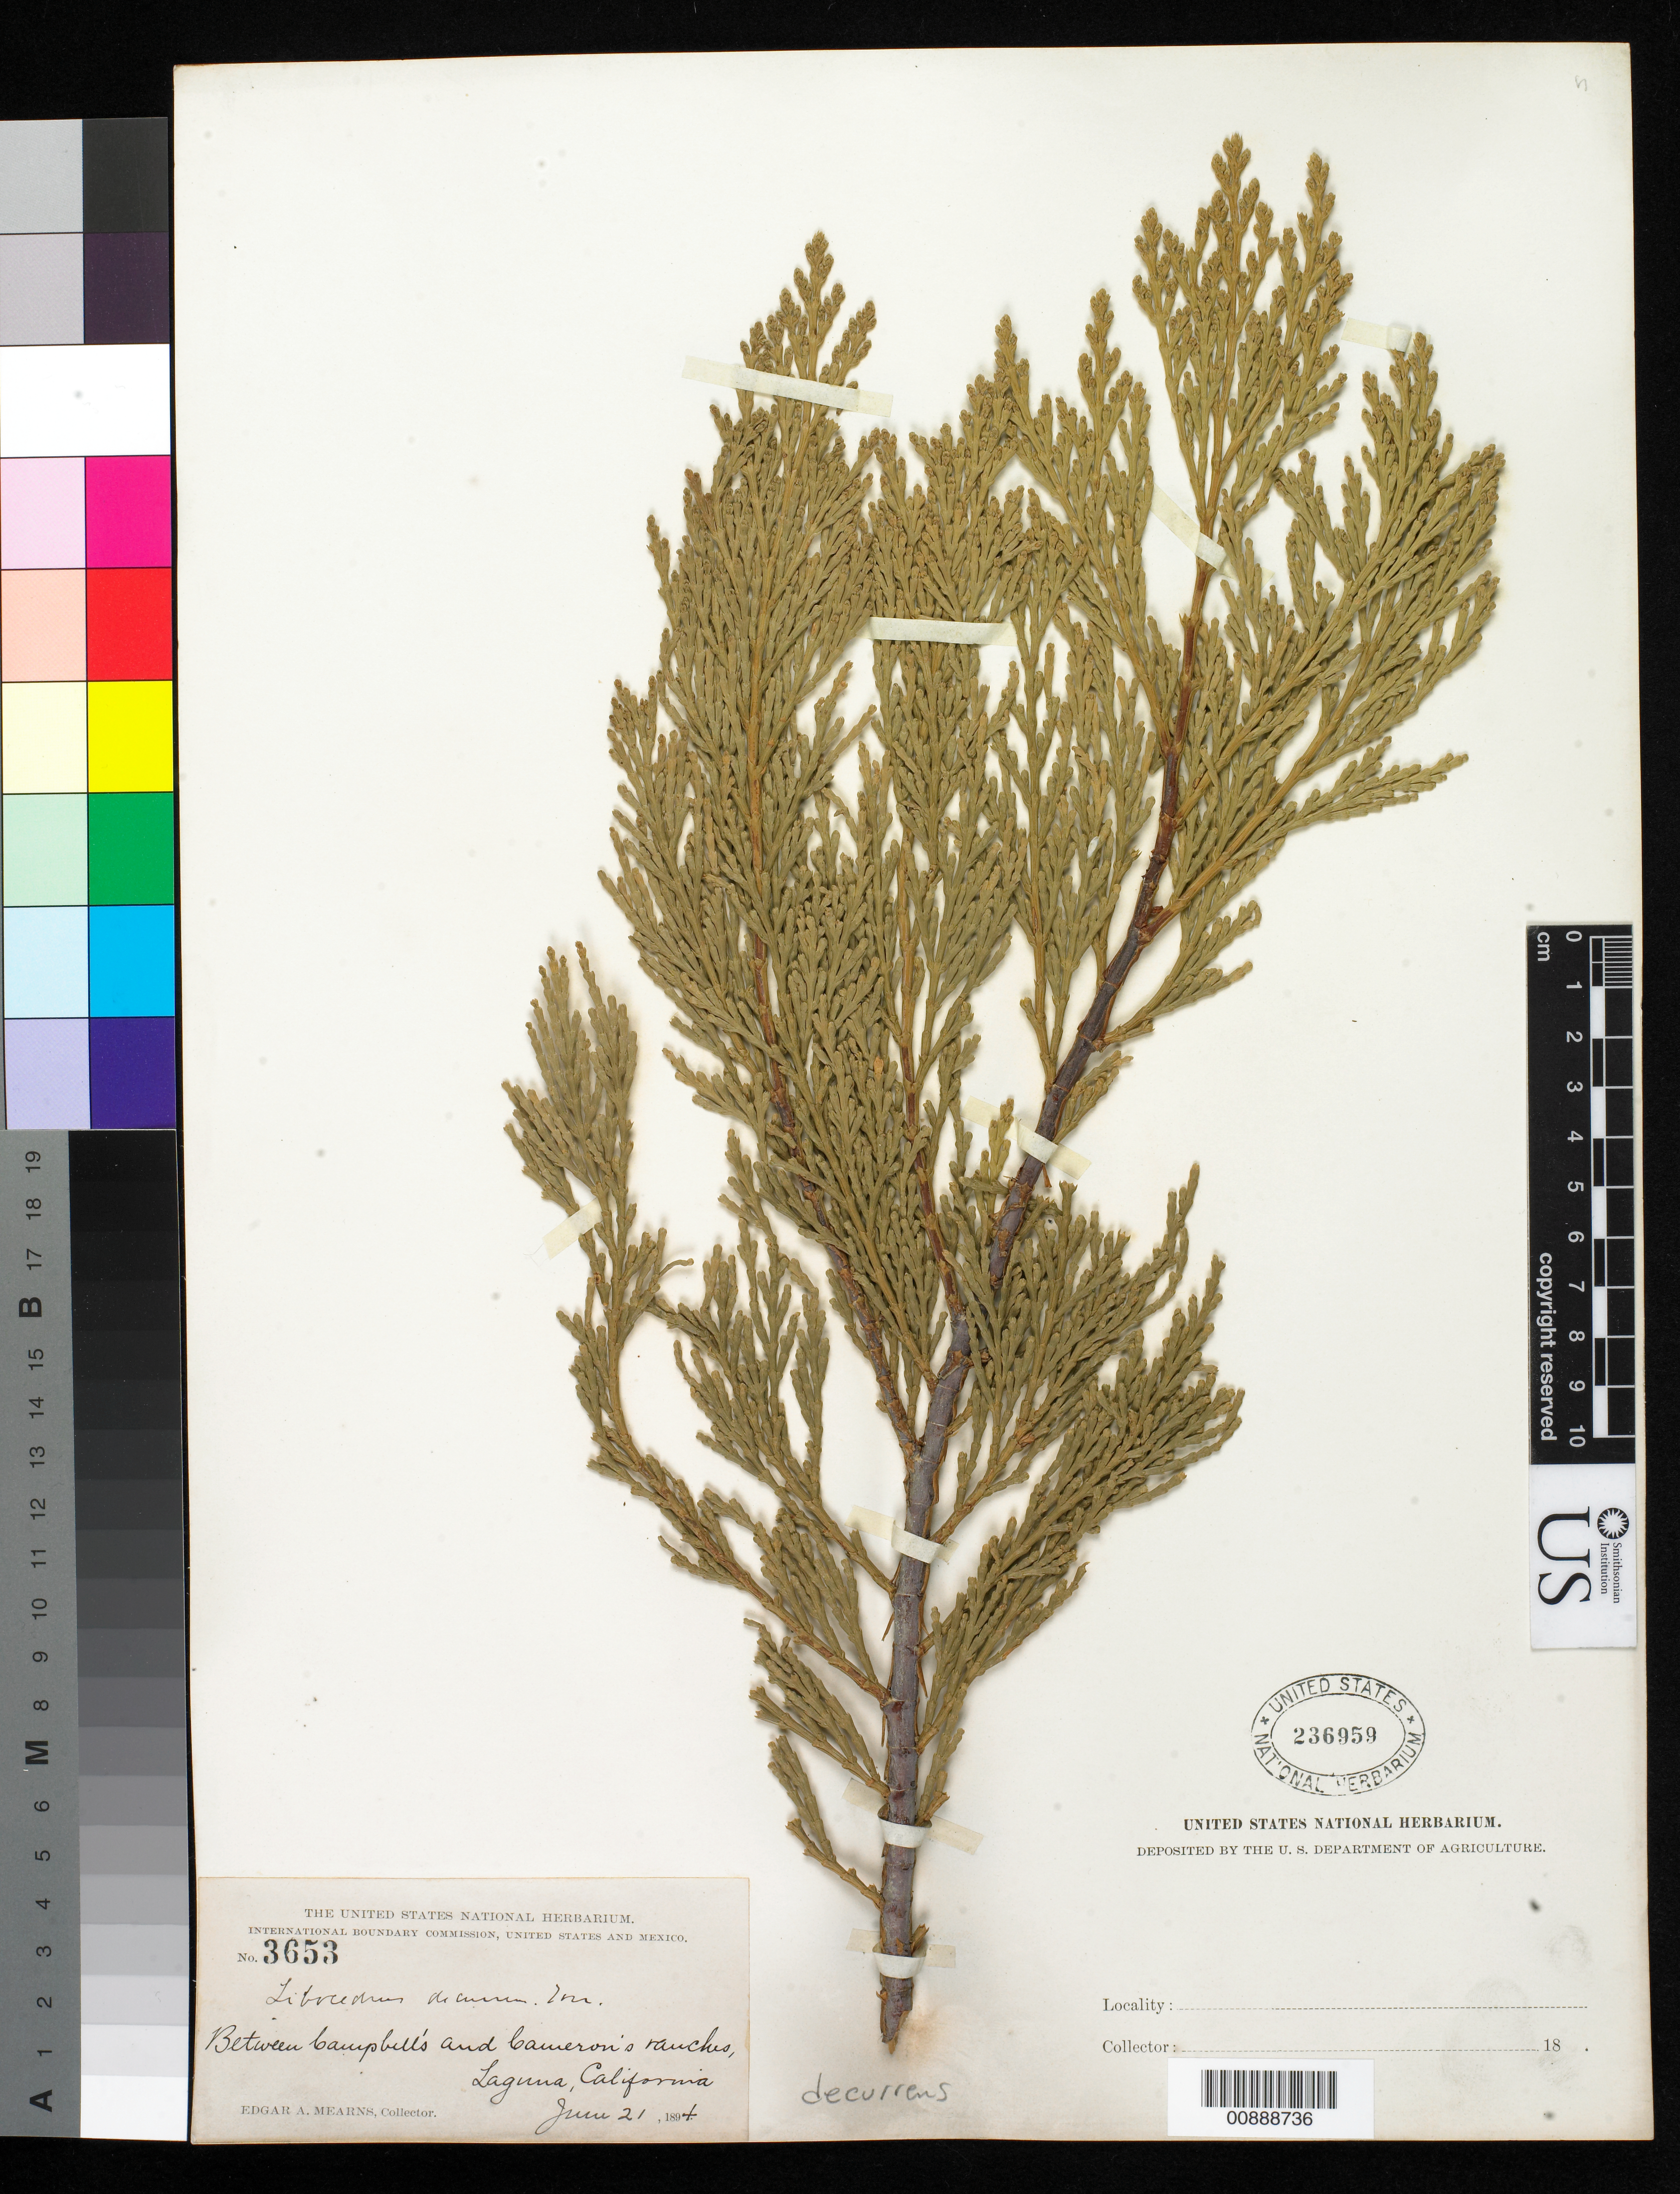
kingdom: Plantae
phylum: Tracheophyta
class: Pinopsida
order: Pinales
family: Cupressaceae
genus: Libocedrus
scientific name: Libocedrus decurrens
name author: Torr.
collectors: E. A. Mearns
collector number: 3653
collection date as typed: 21 Jun 1894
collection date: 1894-06-21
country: United States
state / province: California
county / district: Orange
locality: Between Campbell's and Cameron's ranches, Laguna, California.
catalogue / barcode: US 236959